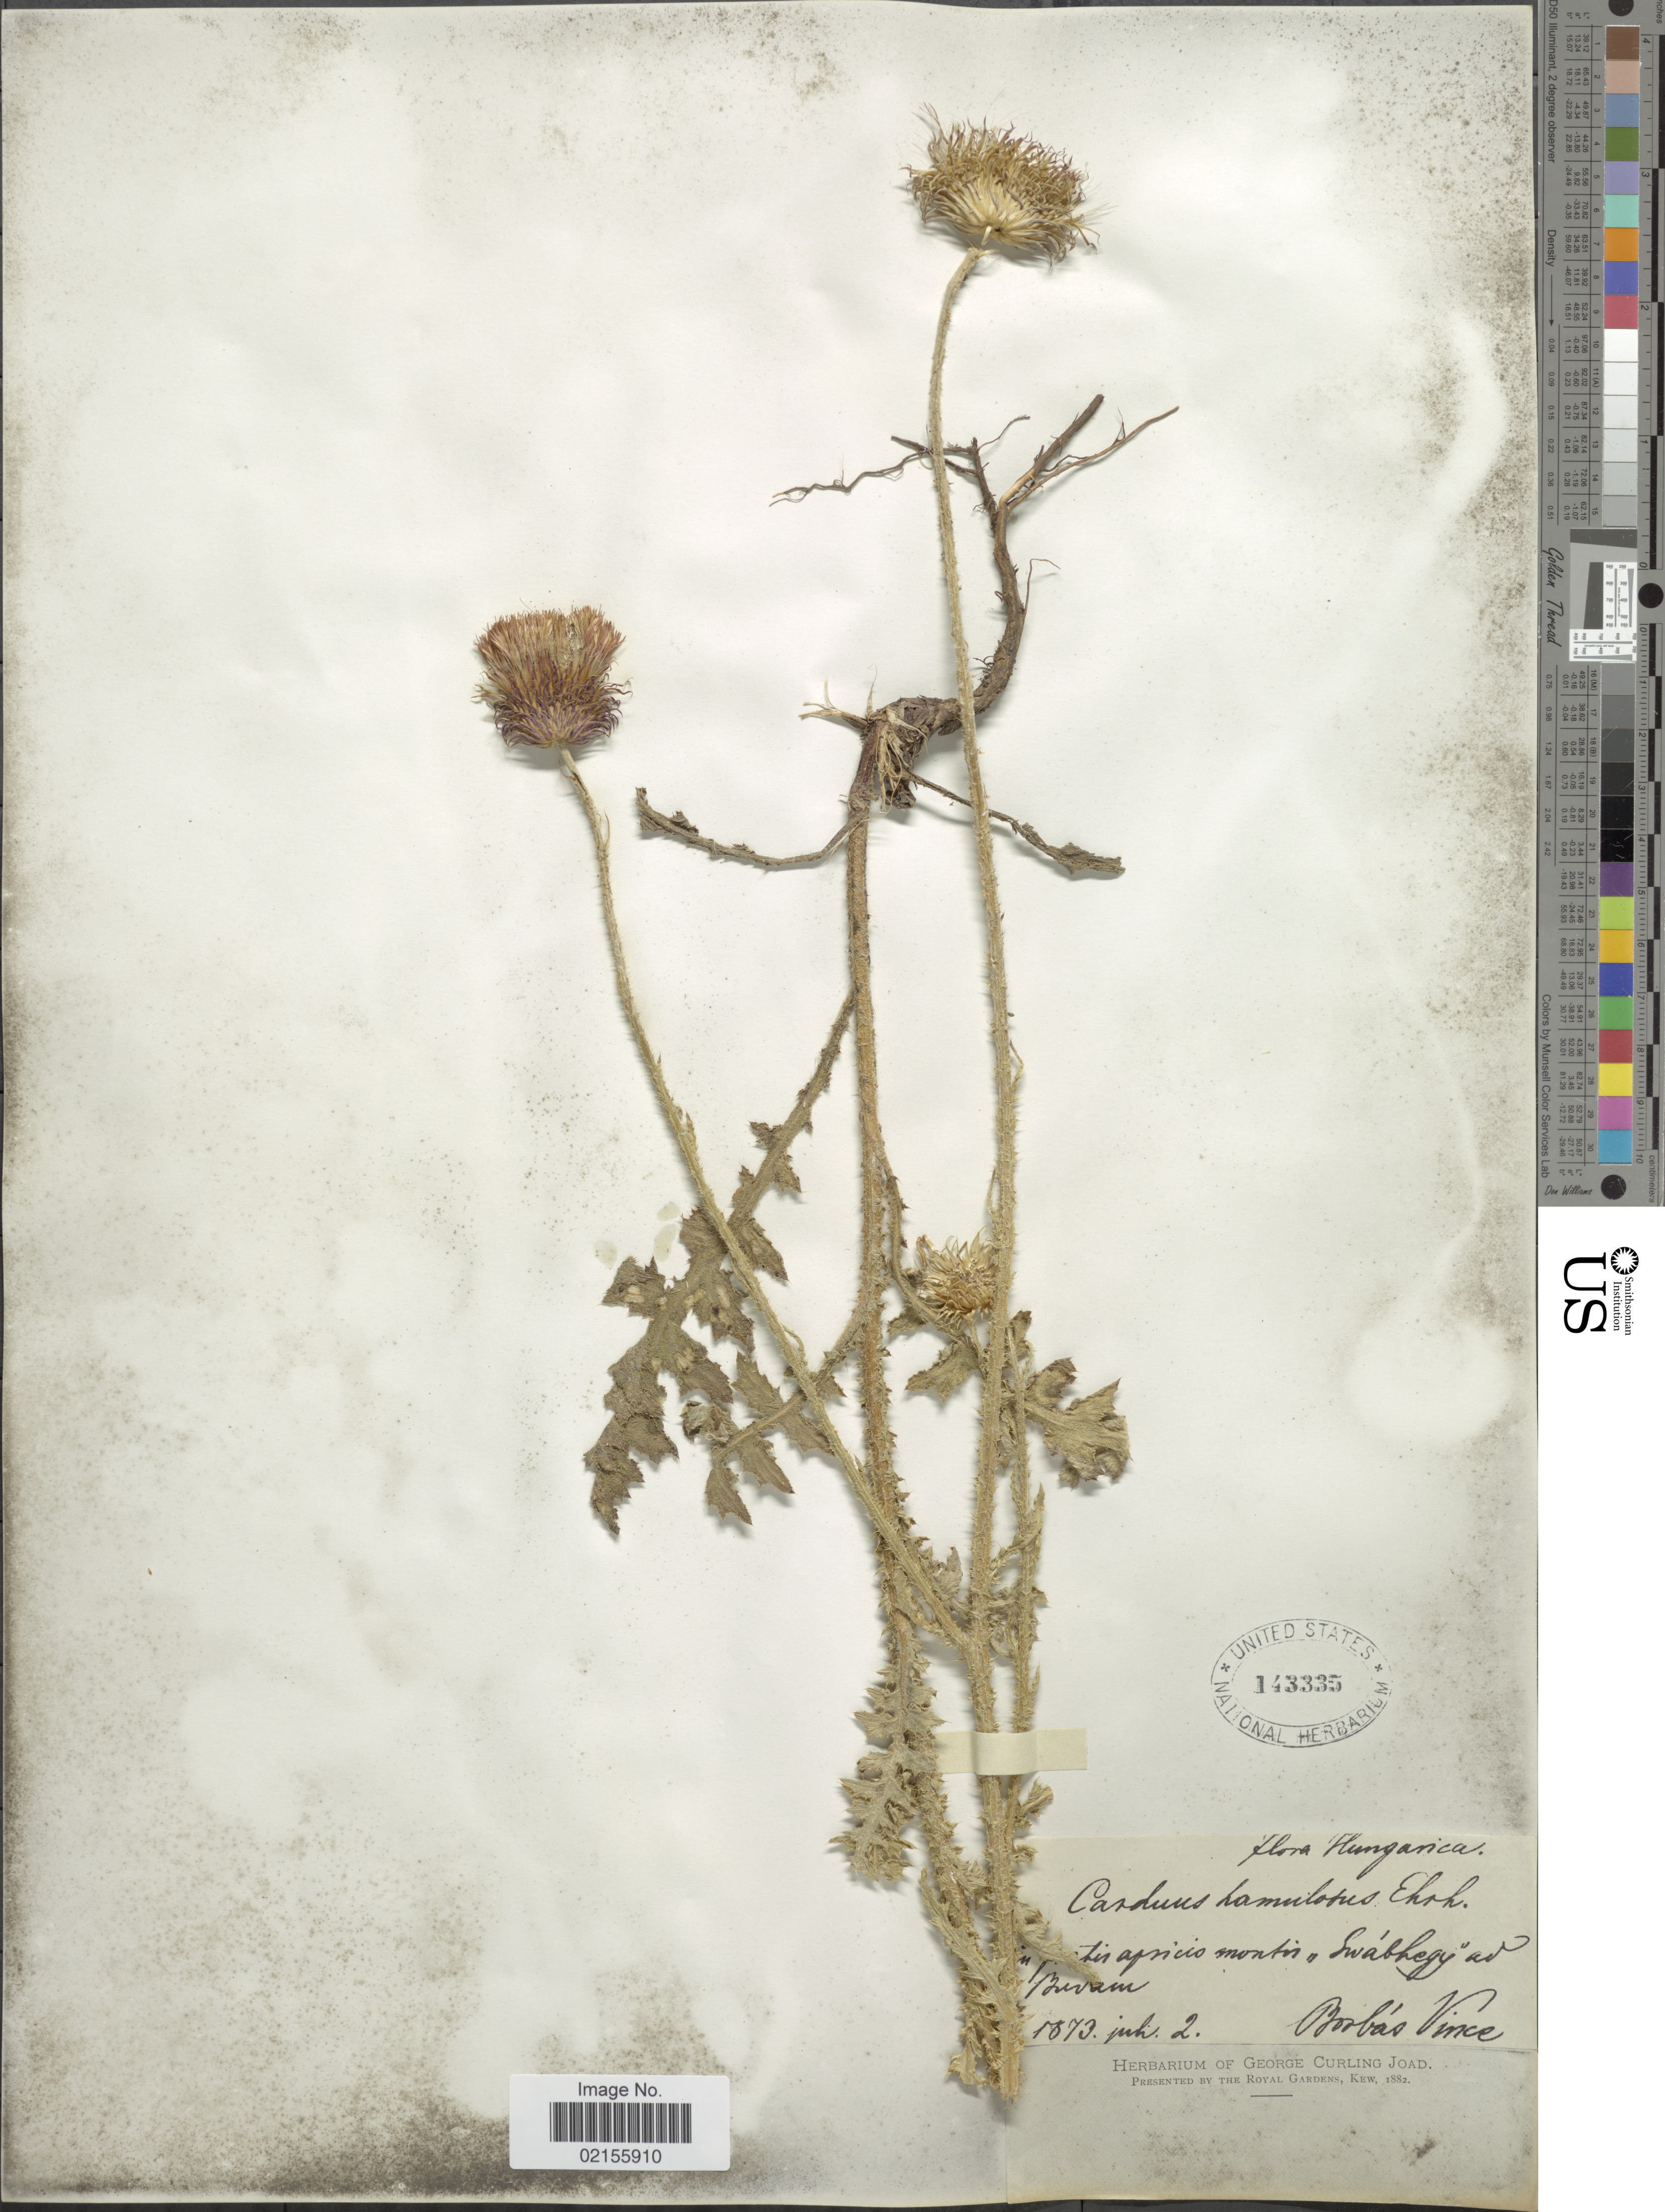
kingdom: Plantae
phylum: Tracheophyta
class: Magnoliopsida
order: Asterales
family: Asteraceae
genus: Carduus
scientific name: Carduus hamulosus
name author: Ehrh.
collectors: V. von Borbás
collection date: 1873-07-02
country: Hungary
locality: In pratis montis ,, Swábhegy' ad Budam [interpreted]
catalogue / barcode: US 143335